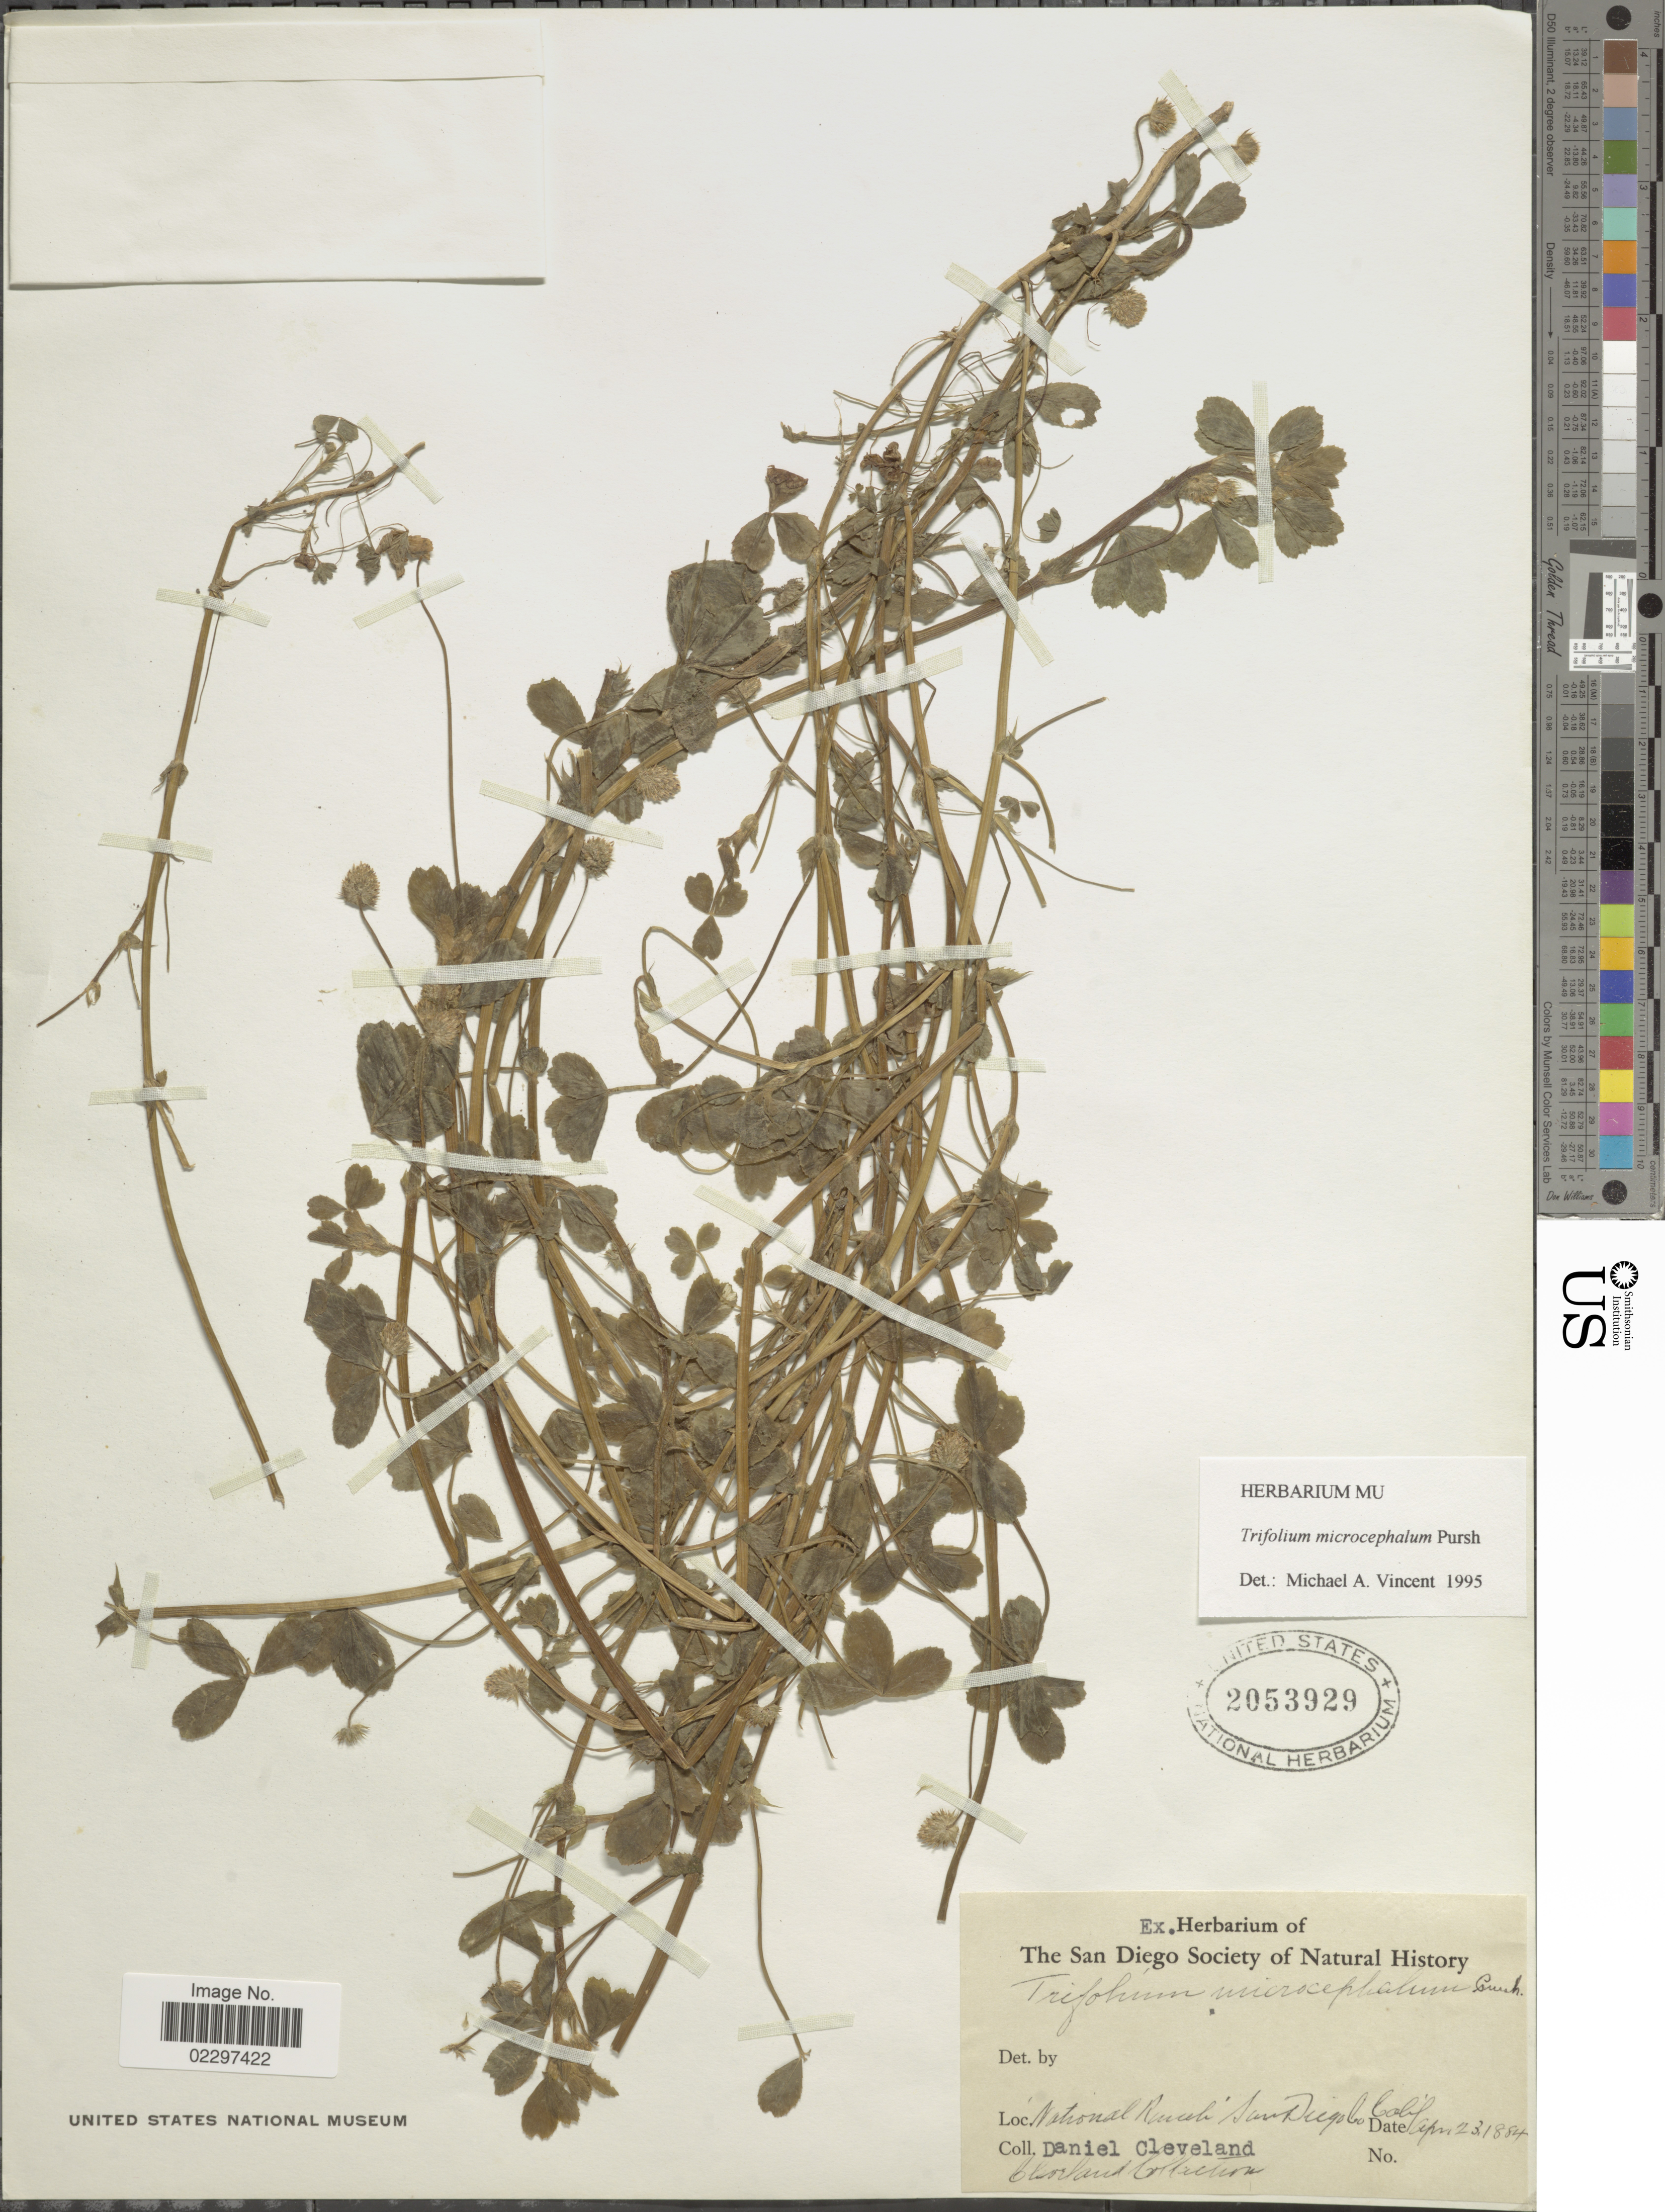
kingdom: Plantae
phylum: Tracheophyta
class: Magnoliopsida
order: Fabales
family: Fabaceae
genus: Trifolium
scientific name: Trifolium microcephalum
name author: Pursh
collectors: D. Cleveland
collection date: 1884-04-23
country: United States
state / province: California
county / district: San Diego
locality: National Ranch, San Diego Co.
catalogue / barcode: US 2053929